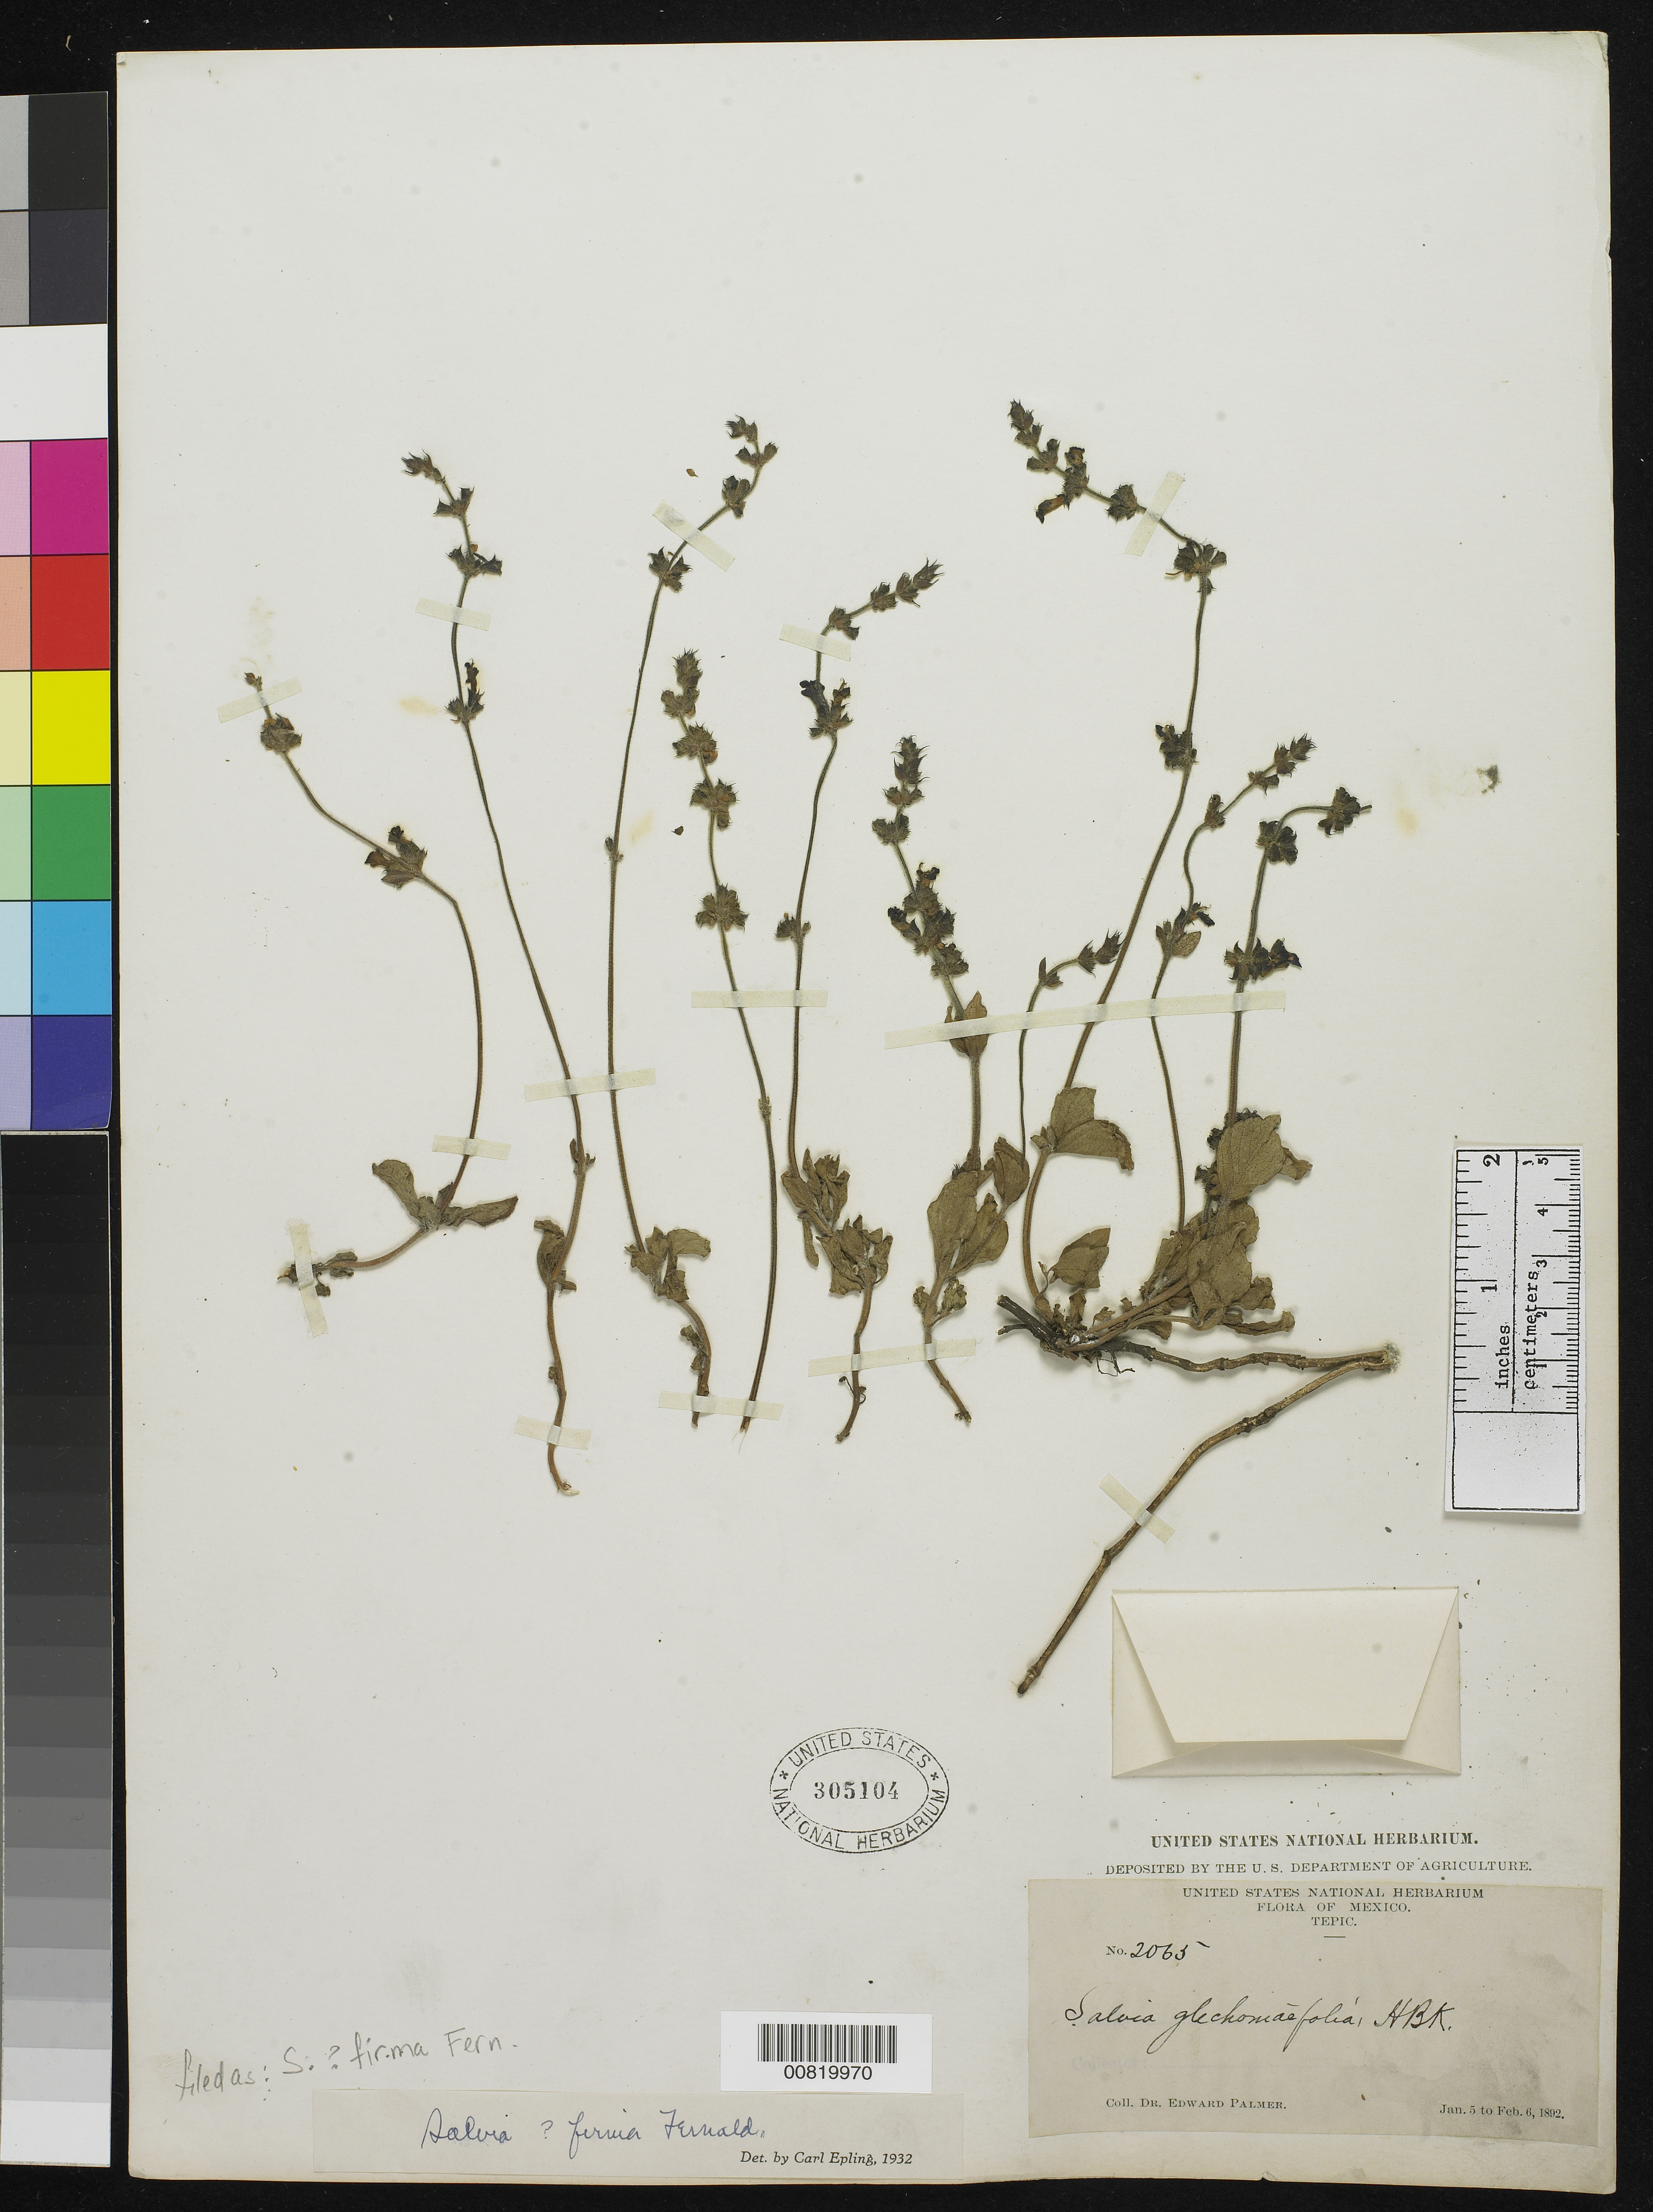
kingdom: Plantae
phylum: Tracheophyta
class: Magnoliopsida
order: Lamiales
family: Lamiaceae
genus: Salvia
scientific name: Salvia firma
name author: Fernald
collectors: E. Palmer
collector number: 2065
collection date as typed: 05 Jan 1892 to 06 Feb 1892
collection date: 1892-01-05/1892-02-06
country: Mexico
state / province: Nayarit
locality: Tepic, Nayarit.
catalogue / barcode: US 305104